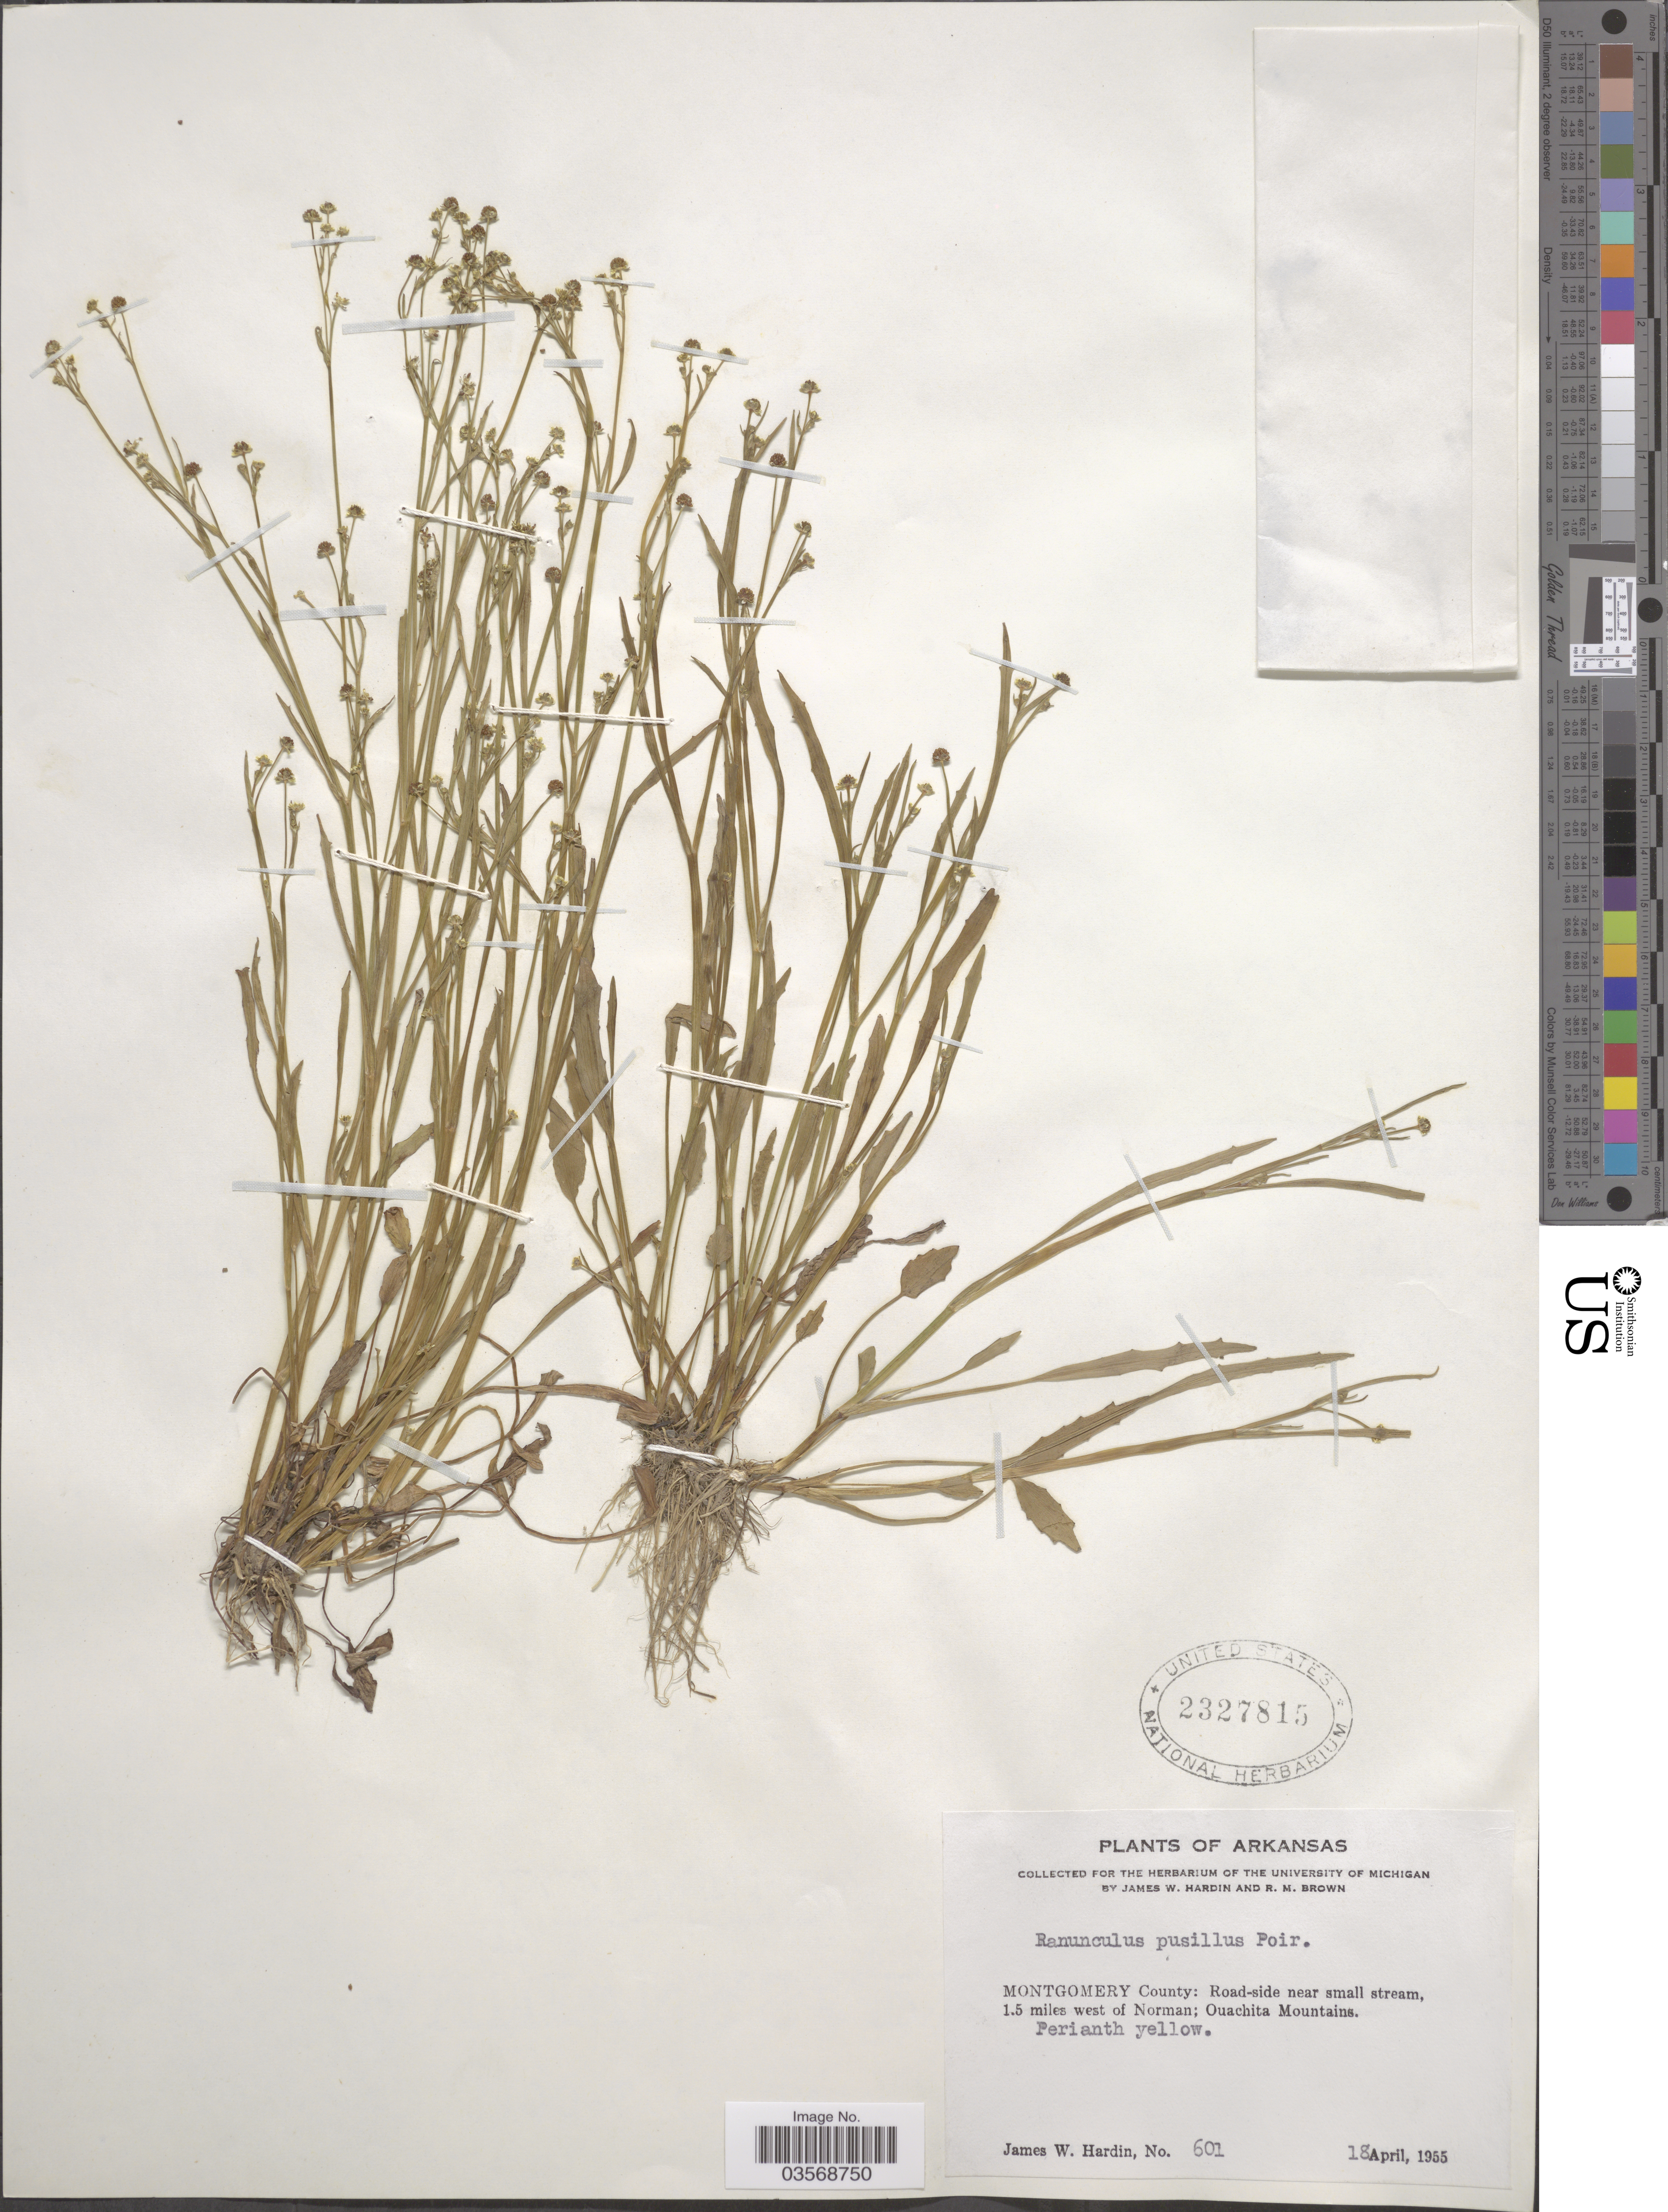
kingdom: Plantae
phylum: Tracheophyta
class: Magnoliopsida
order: Ranunculales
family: Ranunculaceae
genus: Ranunculus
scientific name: Ranunculus pusillus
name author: Poir.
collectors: J. Hardin & R. Brown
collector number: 601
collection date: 1955-04-18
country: United States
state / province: Arkansas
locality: Montgomery County: Road-side near small stream, 1.5 miles west of Norman; Ouachita Mountains.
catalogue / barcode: US 2327815